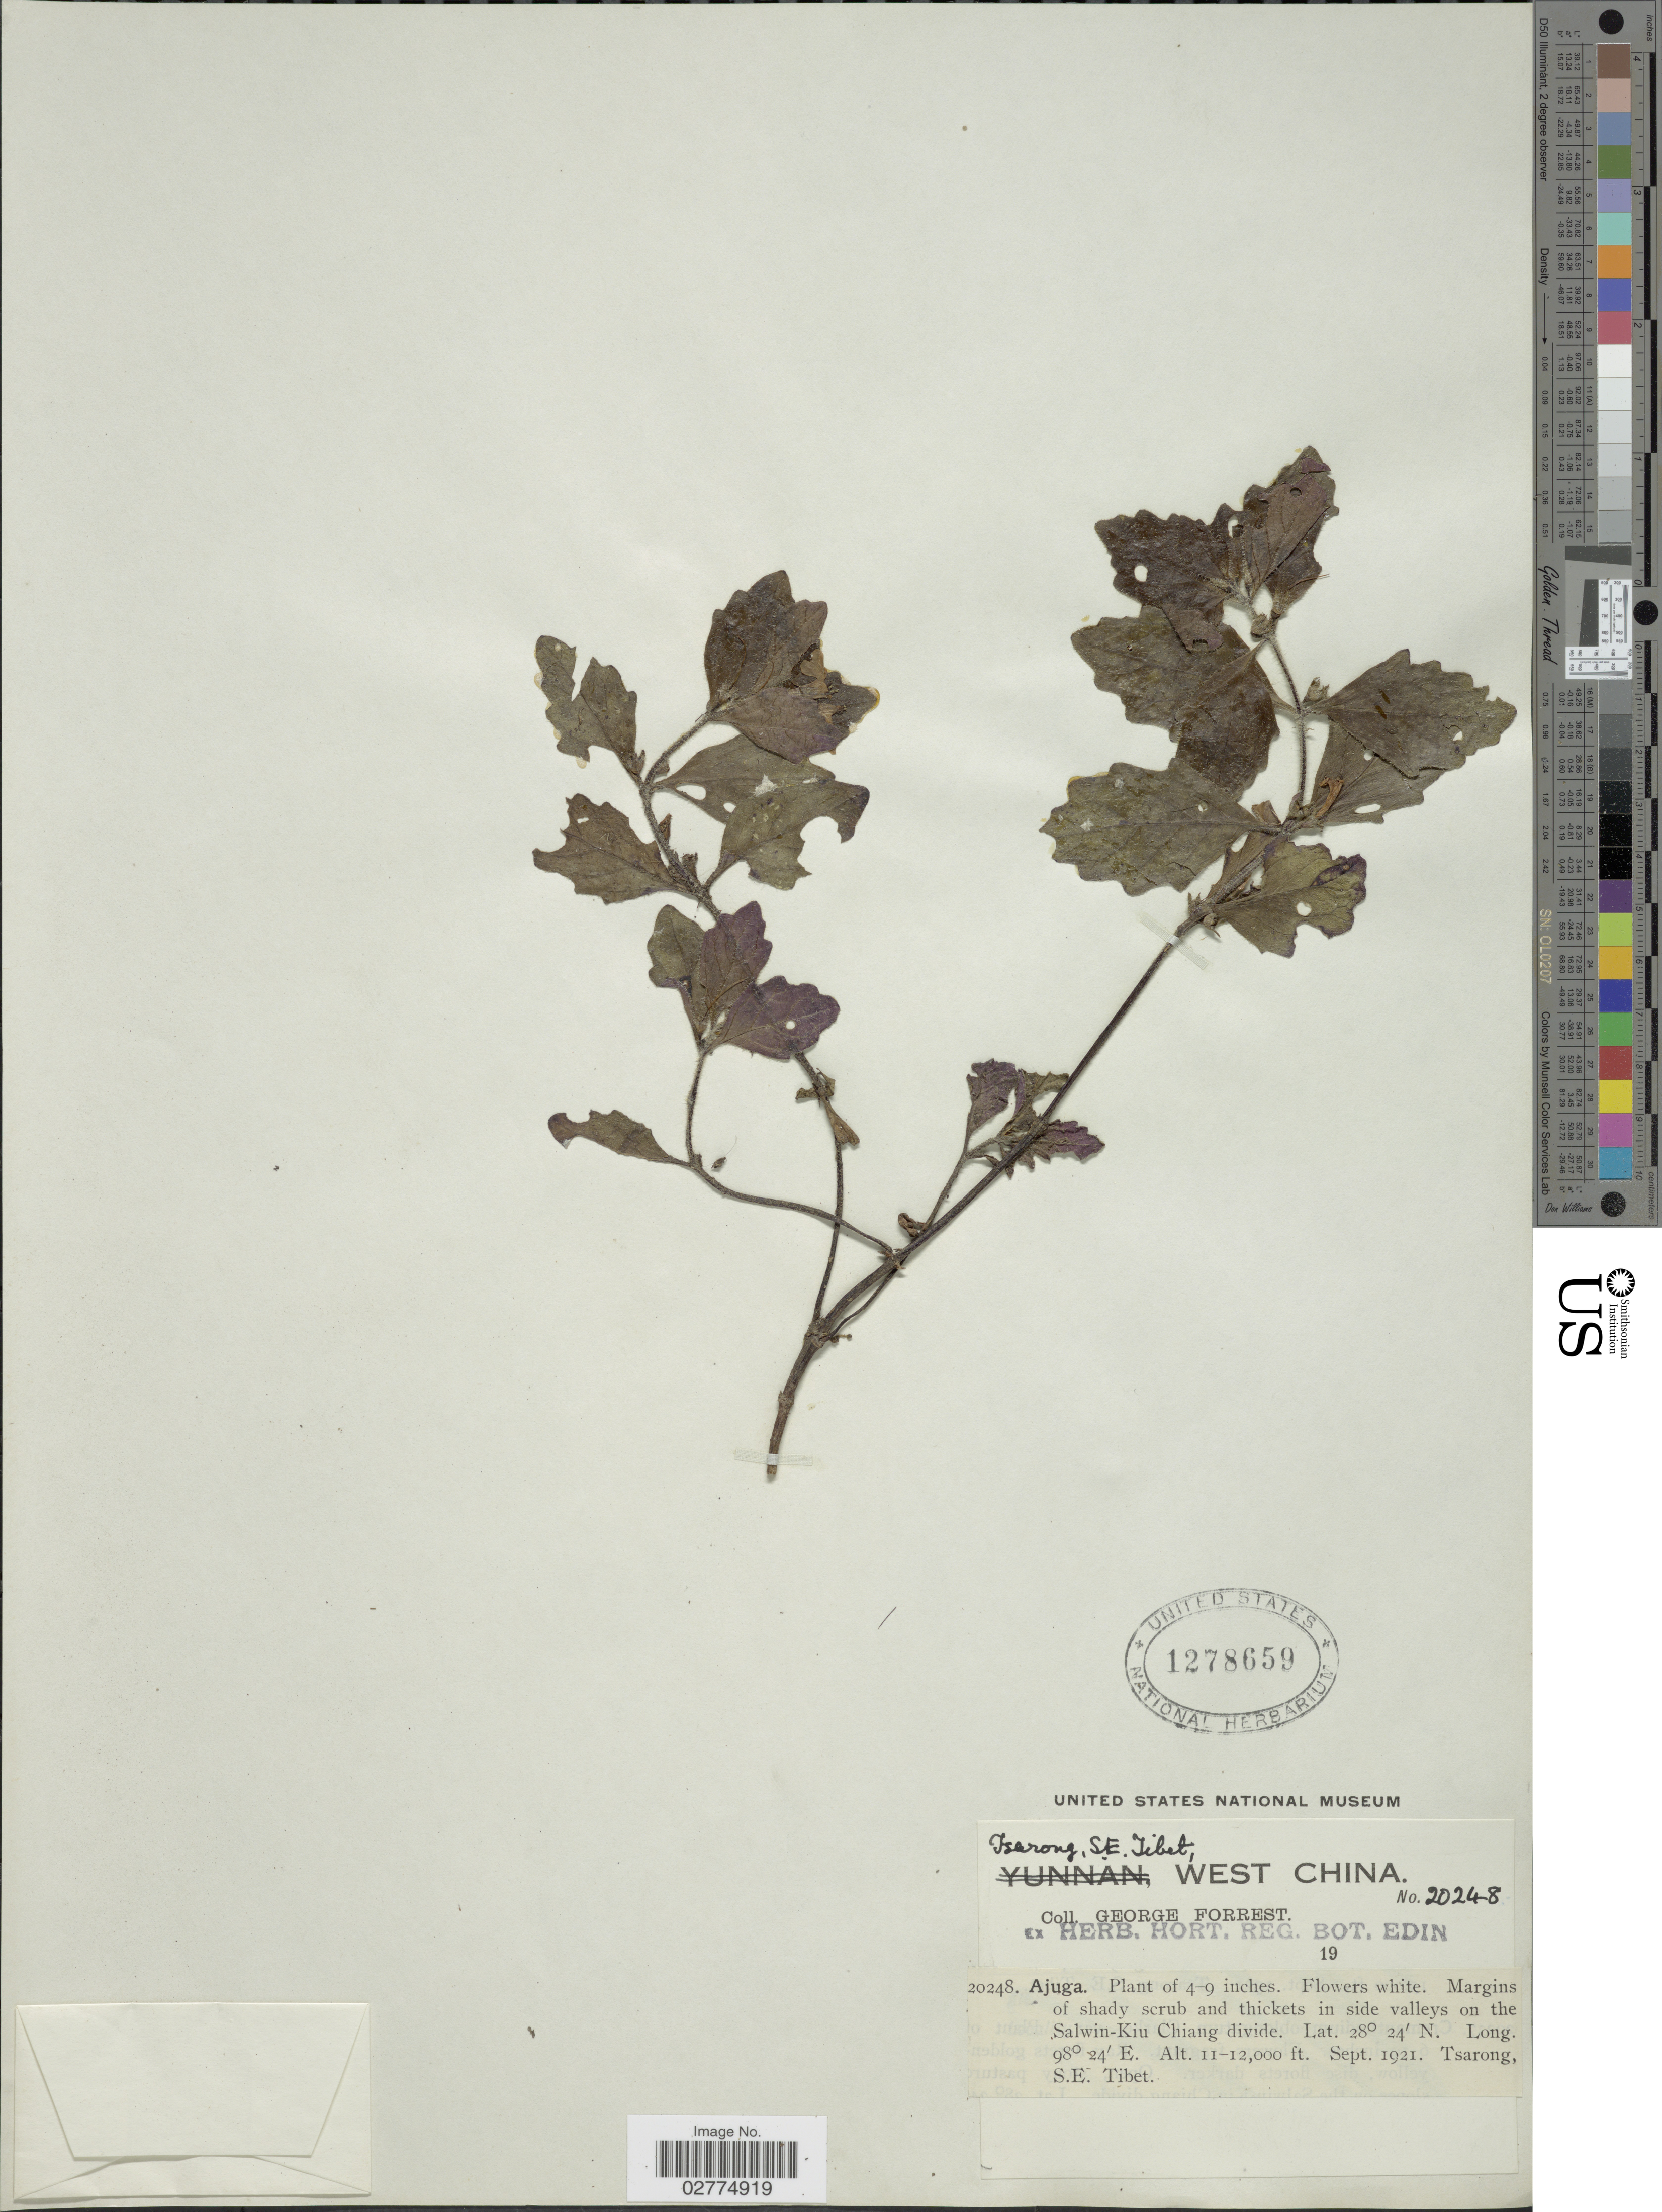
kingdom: Plantae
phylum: Tracheophyta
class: Magnoliopsida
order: Lamiales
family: Lamiaceae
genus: Ajuga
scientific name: Ajuga sp.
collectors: G. Forrest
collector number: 20248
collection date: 1921-09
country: China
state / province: Xizang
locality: Tsarong, S.E. Tibet, West China, margins of shady scrub and thickets in side valleys on the Salwin-Kiu Chiang divide.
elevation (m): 3353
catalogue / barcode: US 1278659